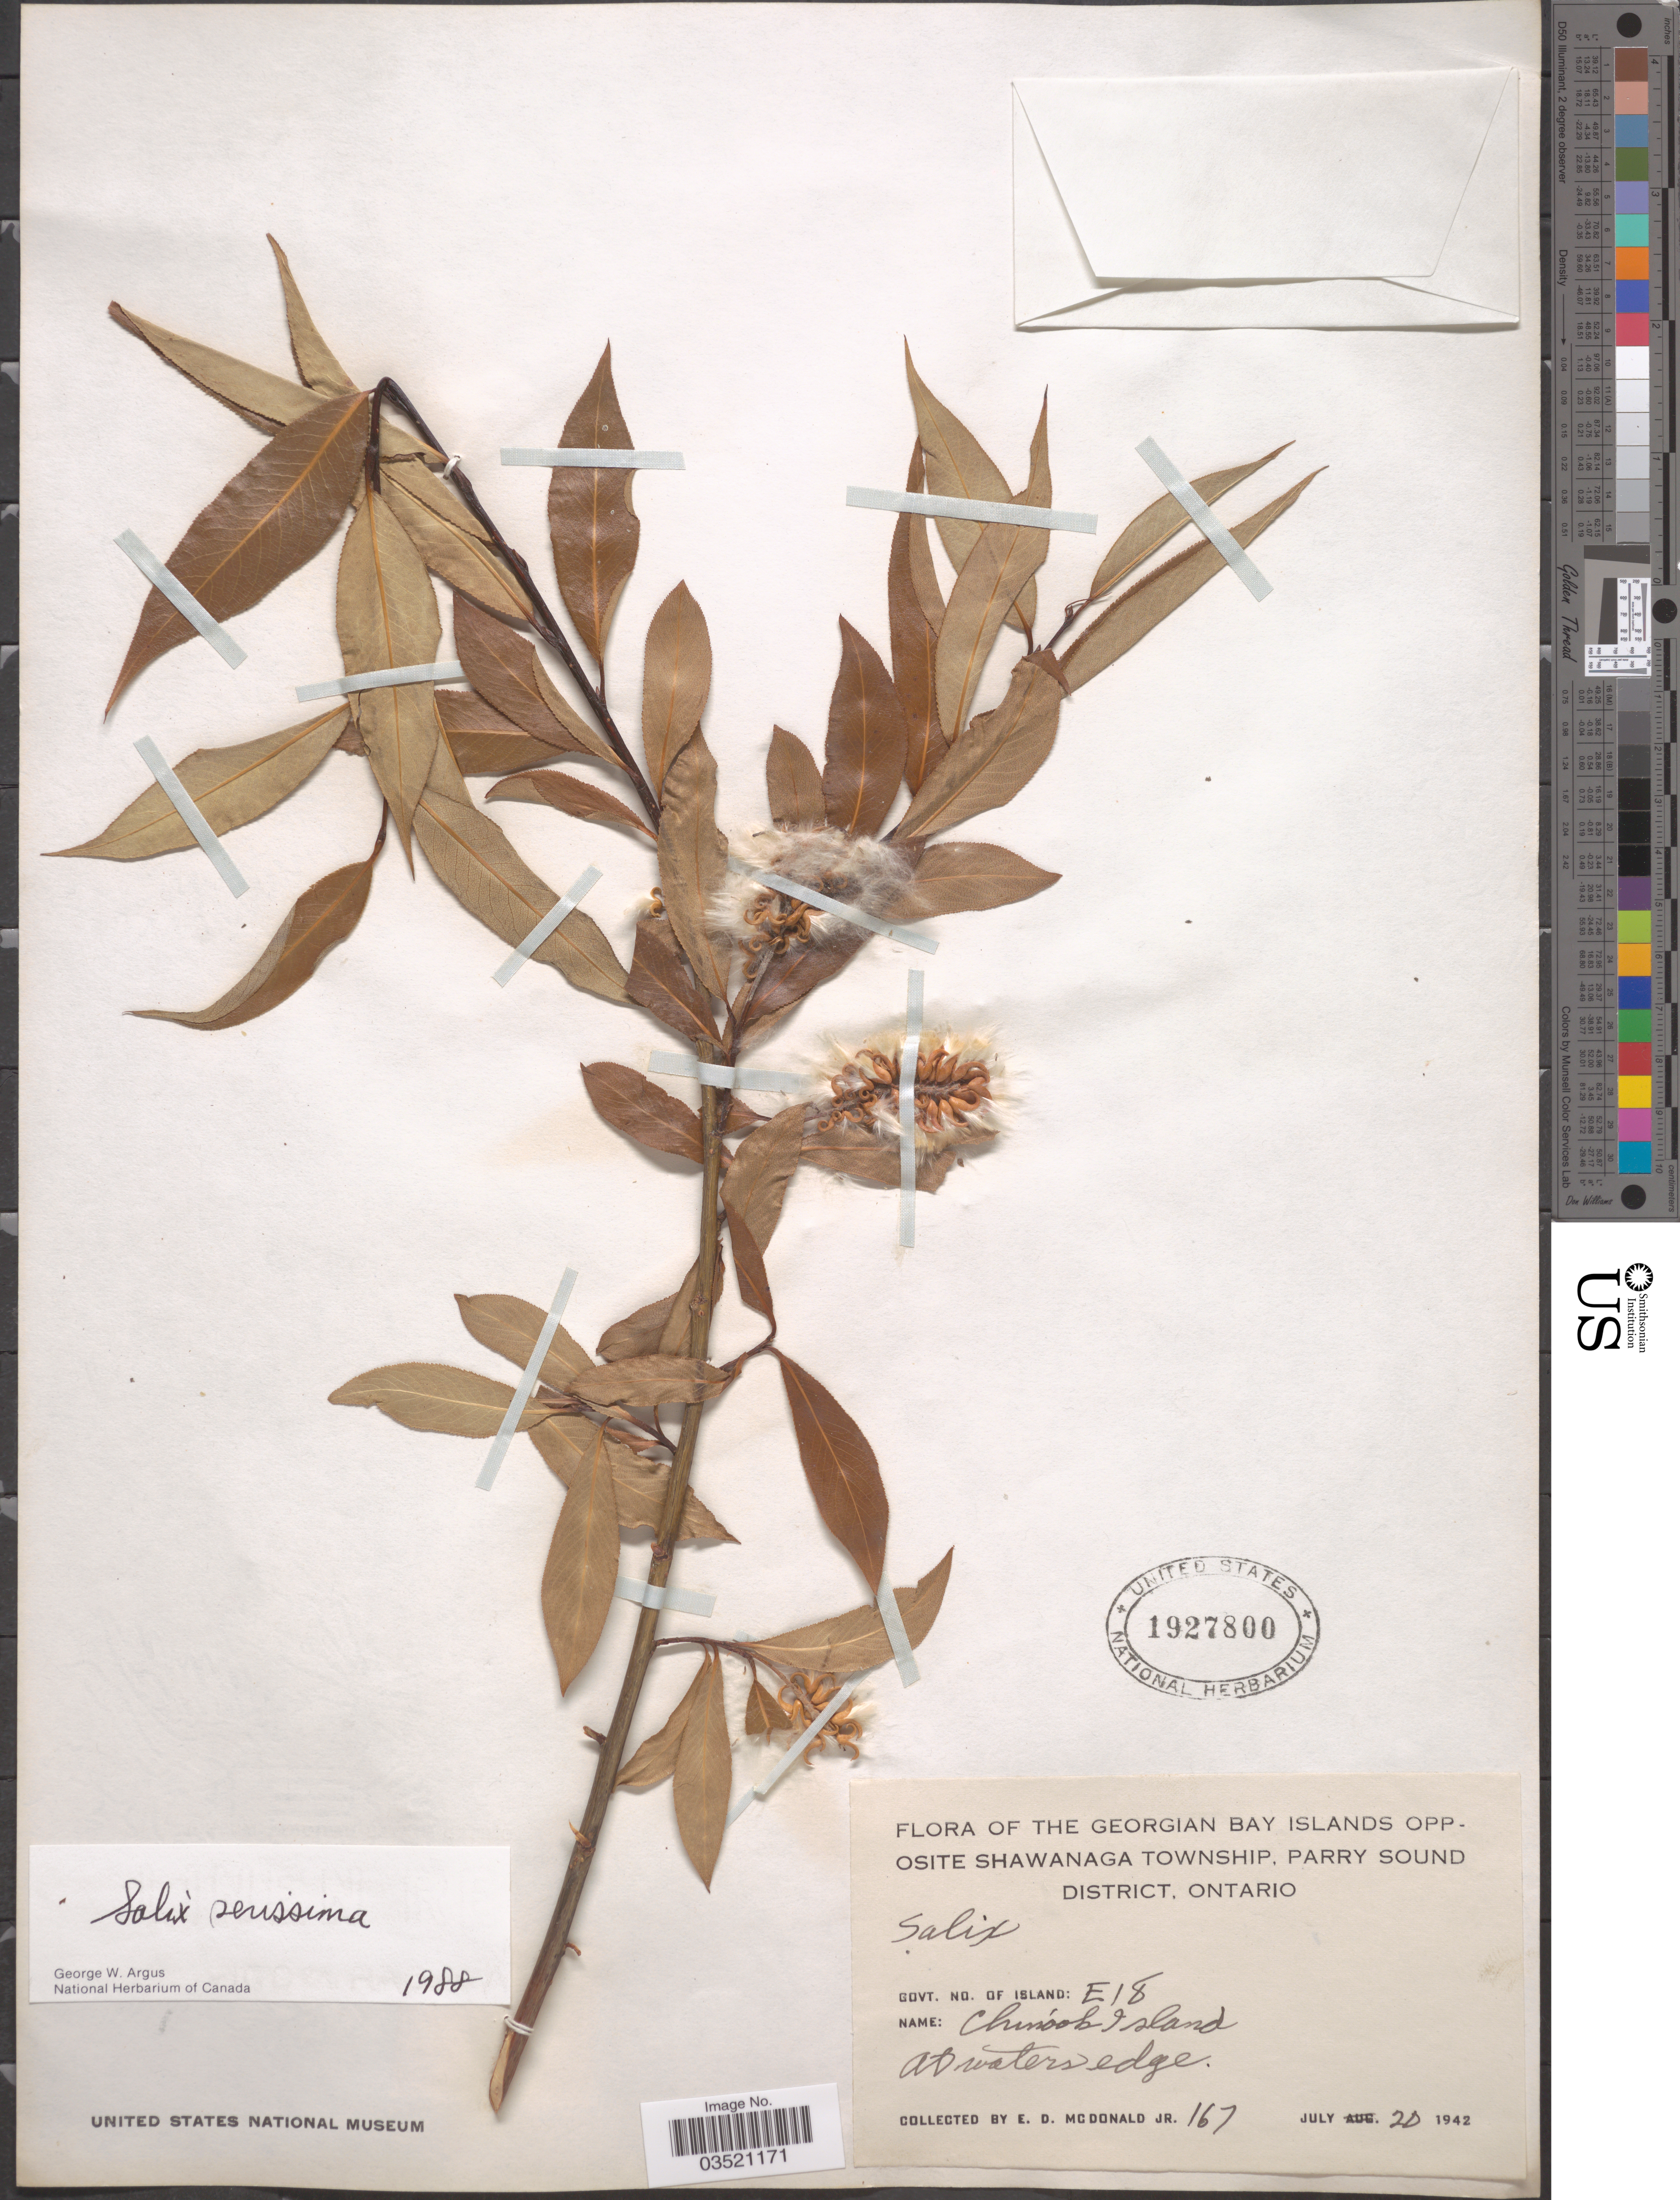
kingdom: Plantae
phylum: Tracheophyta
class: Magnoliopsida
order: Malpighiales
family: Salicaceae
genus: Salix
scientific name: Salix serissima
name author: (L.H. Bailey) Fernald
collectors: E. D. McDonald Jr.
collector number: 167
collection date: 1942-07-20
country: Canada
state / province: Ontario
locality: The Georgian Bay Islands Opposite Shawanaga Township, Parry Sound District. Govt. No. of Island: E18. Chinook Island at waters edge.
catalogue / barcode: US 1927800